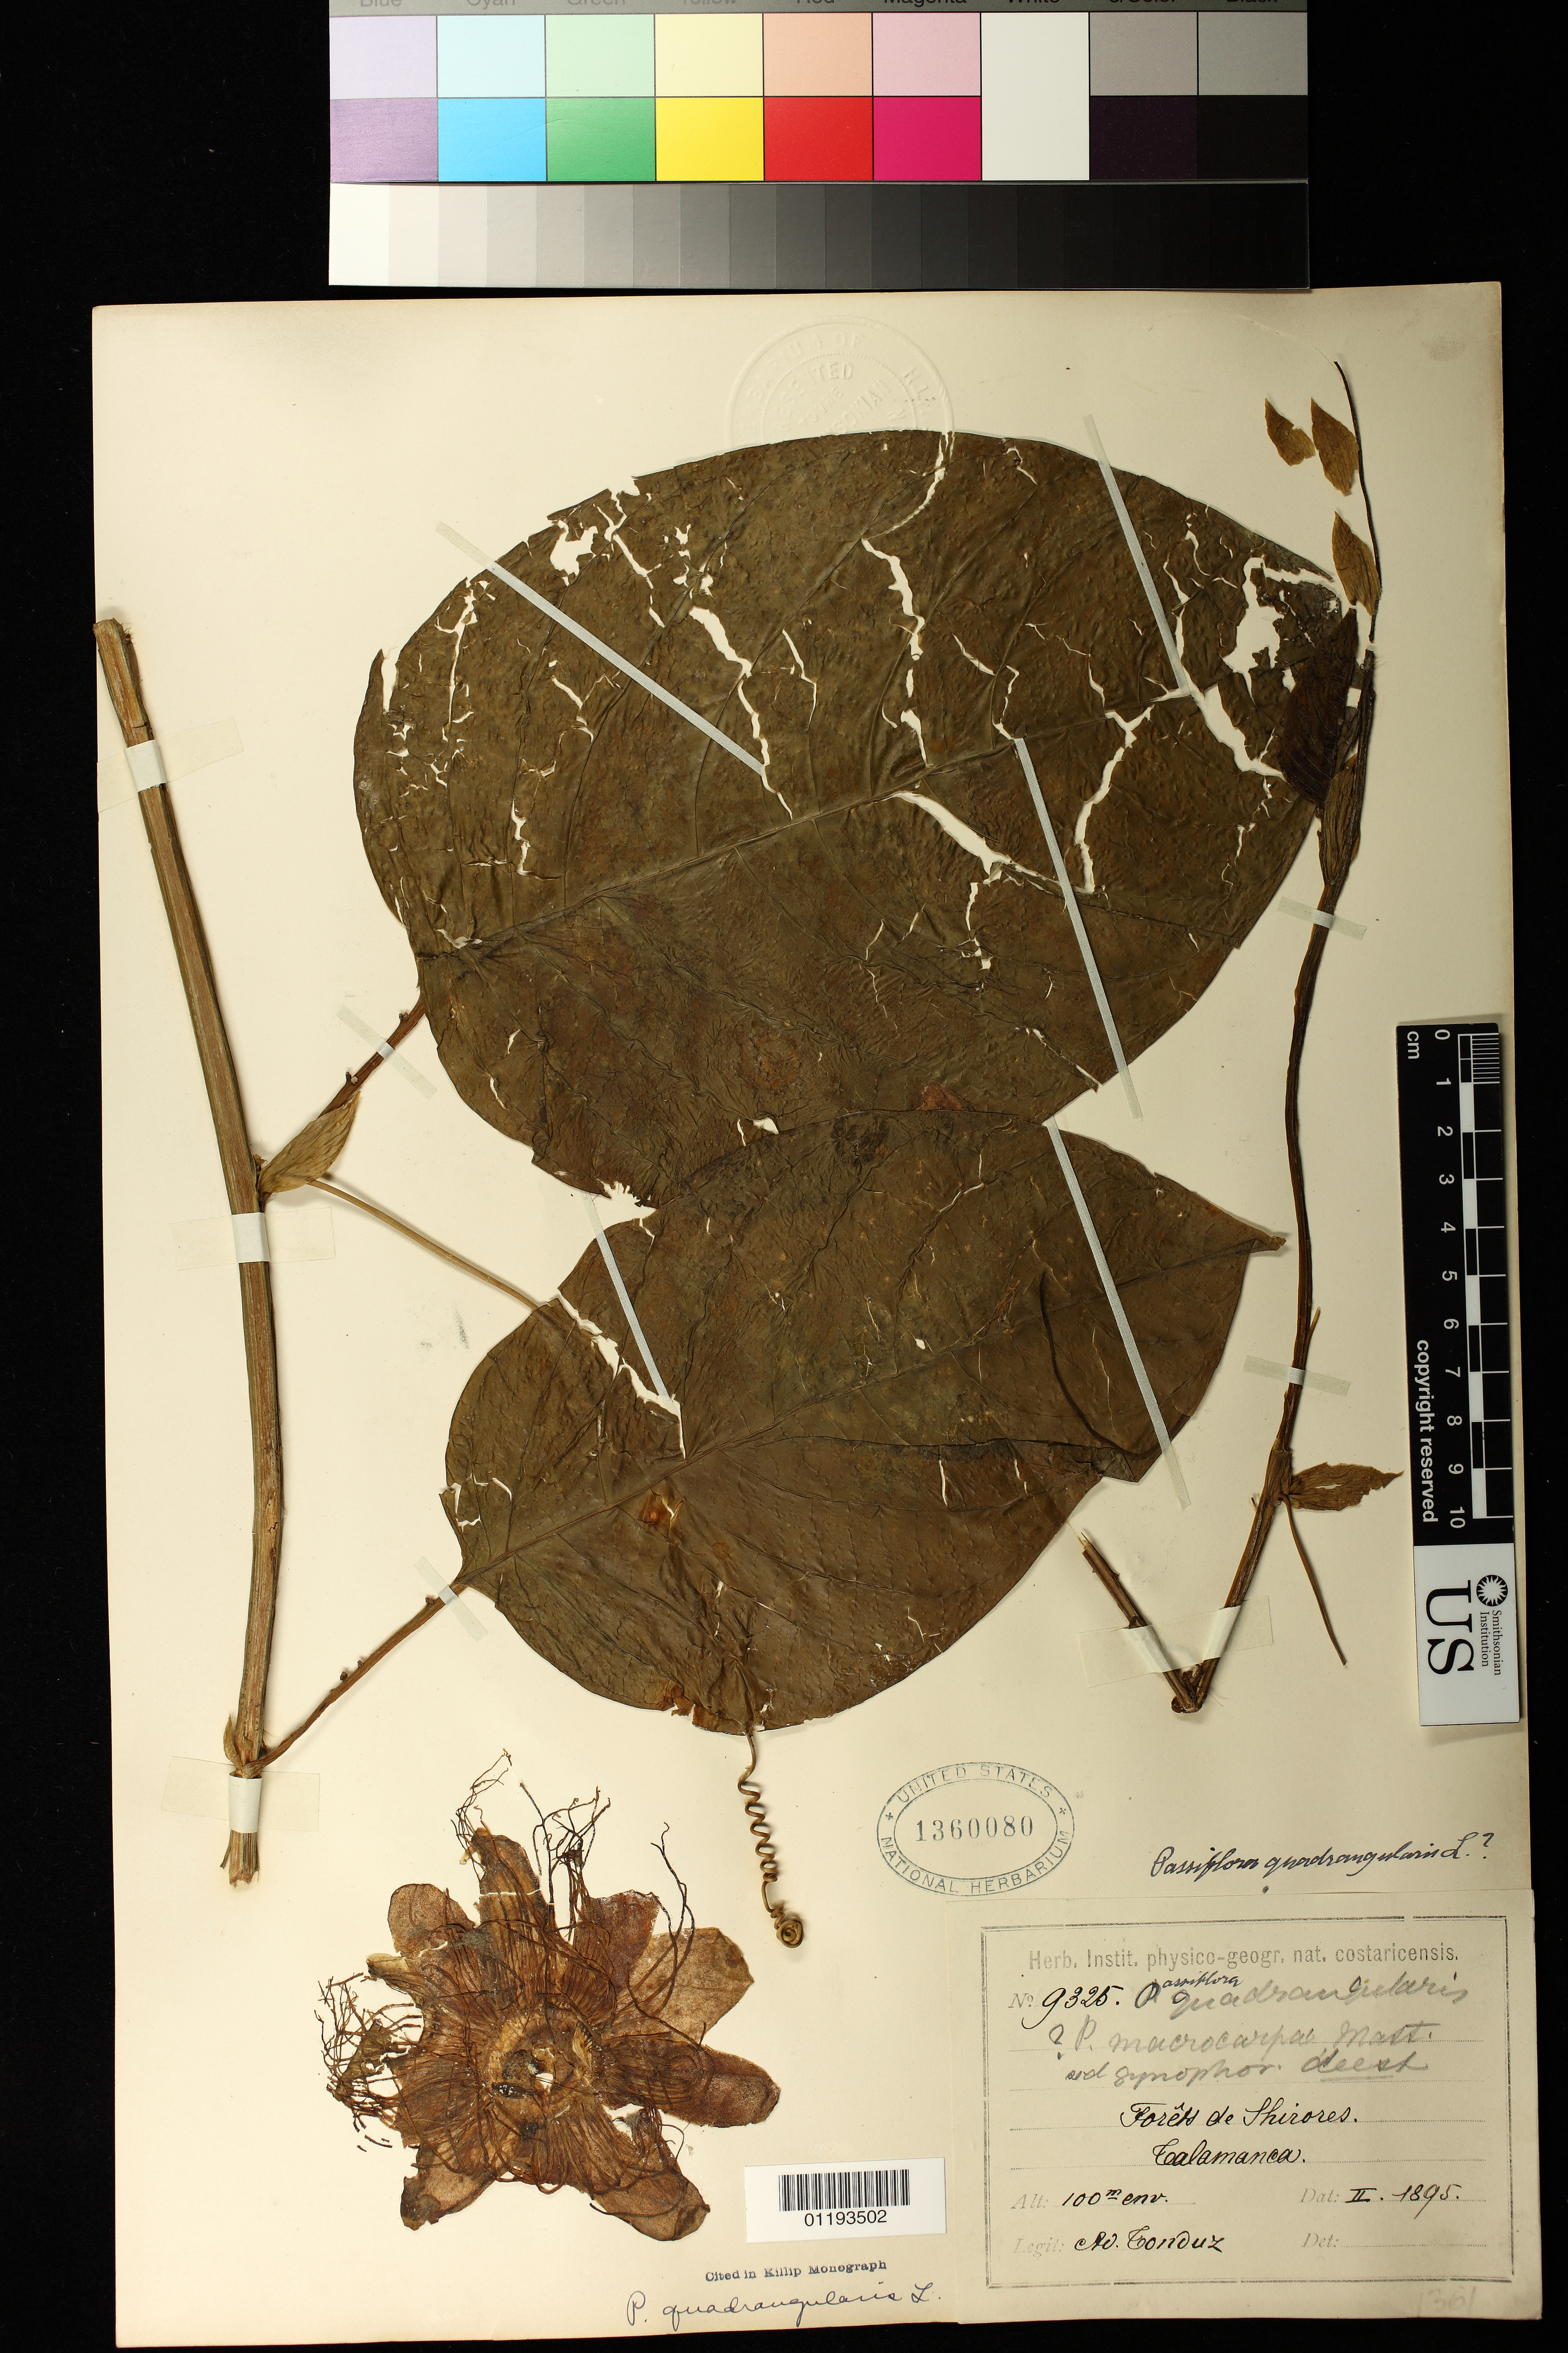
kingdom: Plantae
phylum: Tracheophyta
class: Magnoliopsida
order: Malpighiales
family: Passifloraceae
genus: Passiflora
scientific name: Passiflora quadrangularis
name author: L.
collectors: A. Tonduz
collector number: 9325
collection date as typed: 1895-02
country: Costa Rica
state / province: Limón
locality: Forets de Shirores, Talamanca.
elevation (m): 100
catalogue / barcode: US 1360080